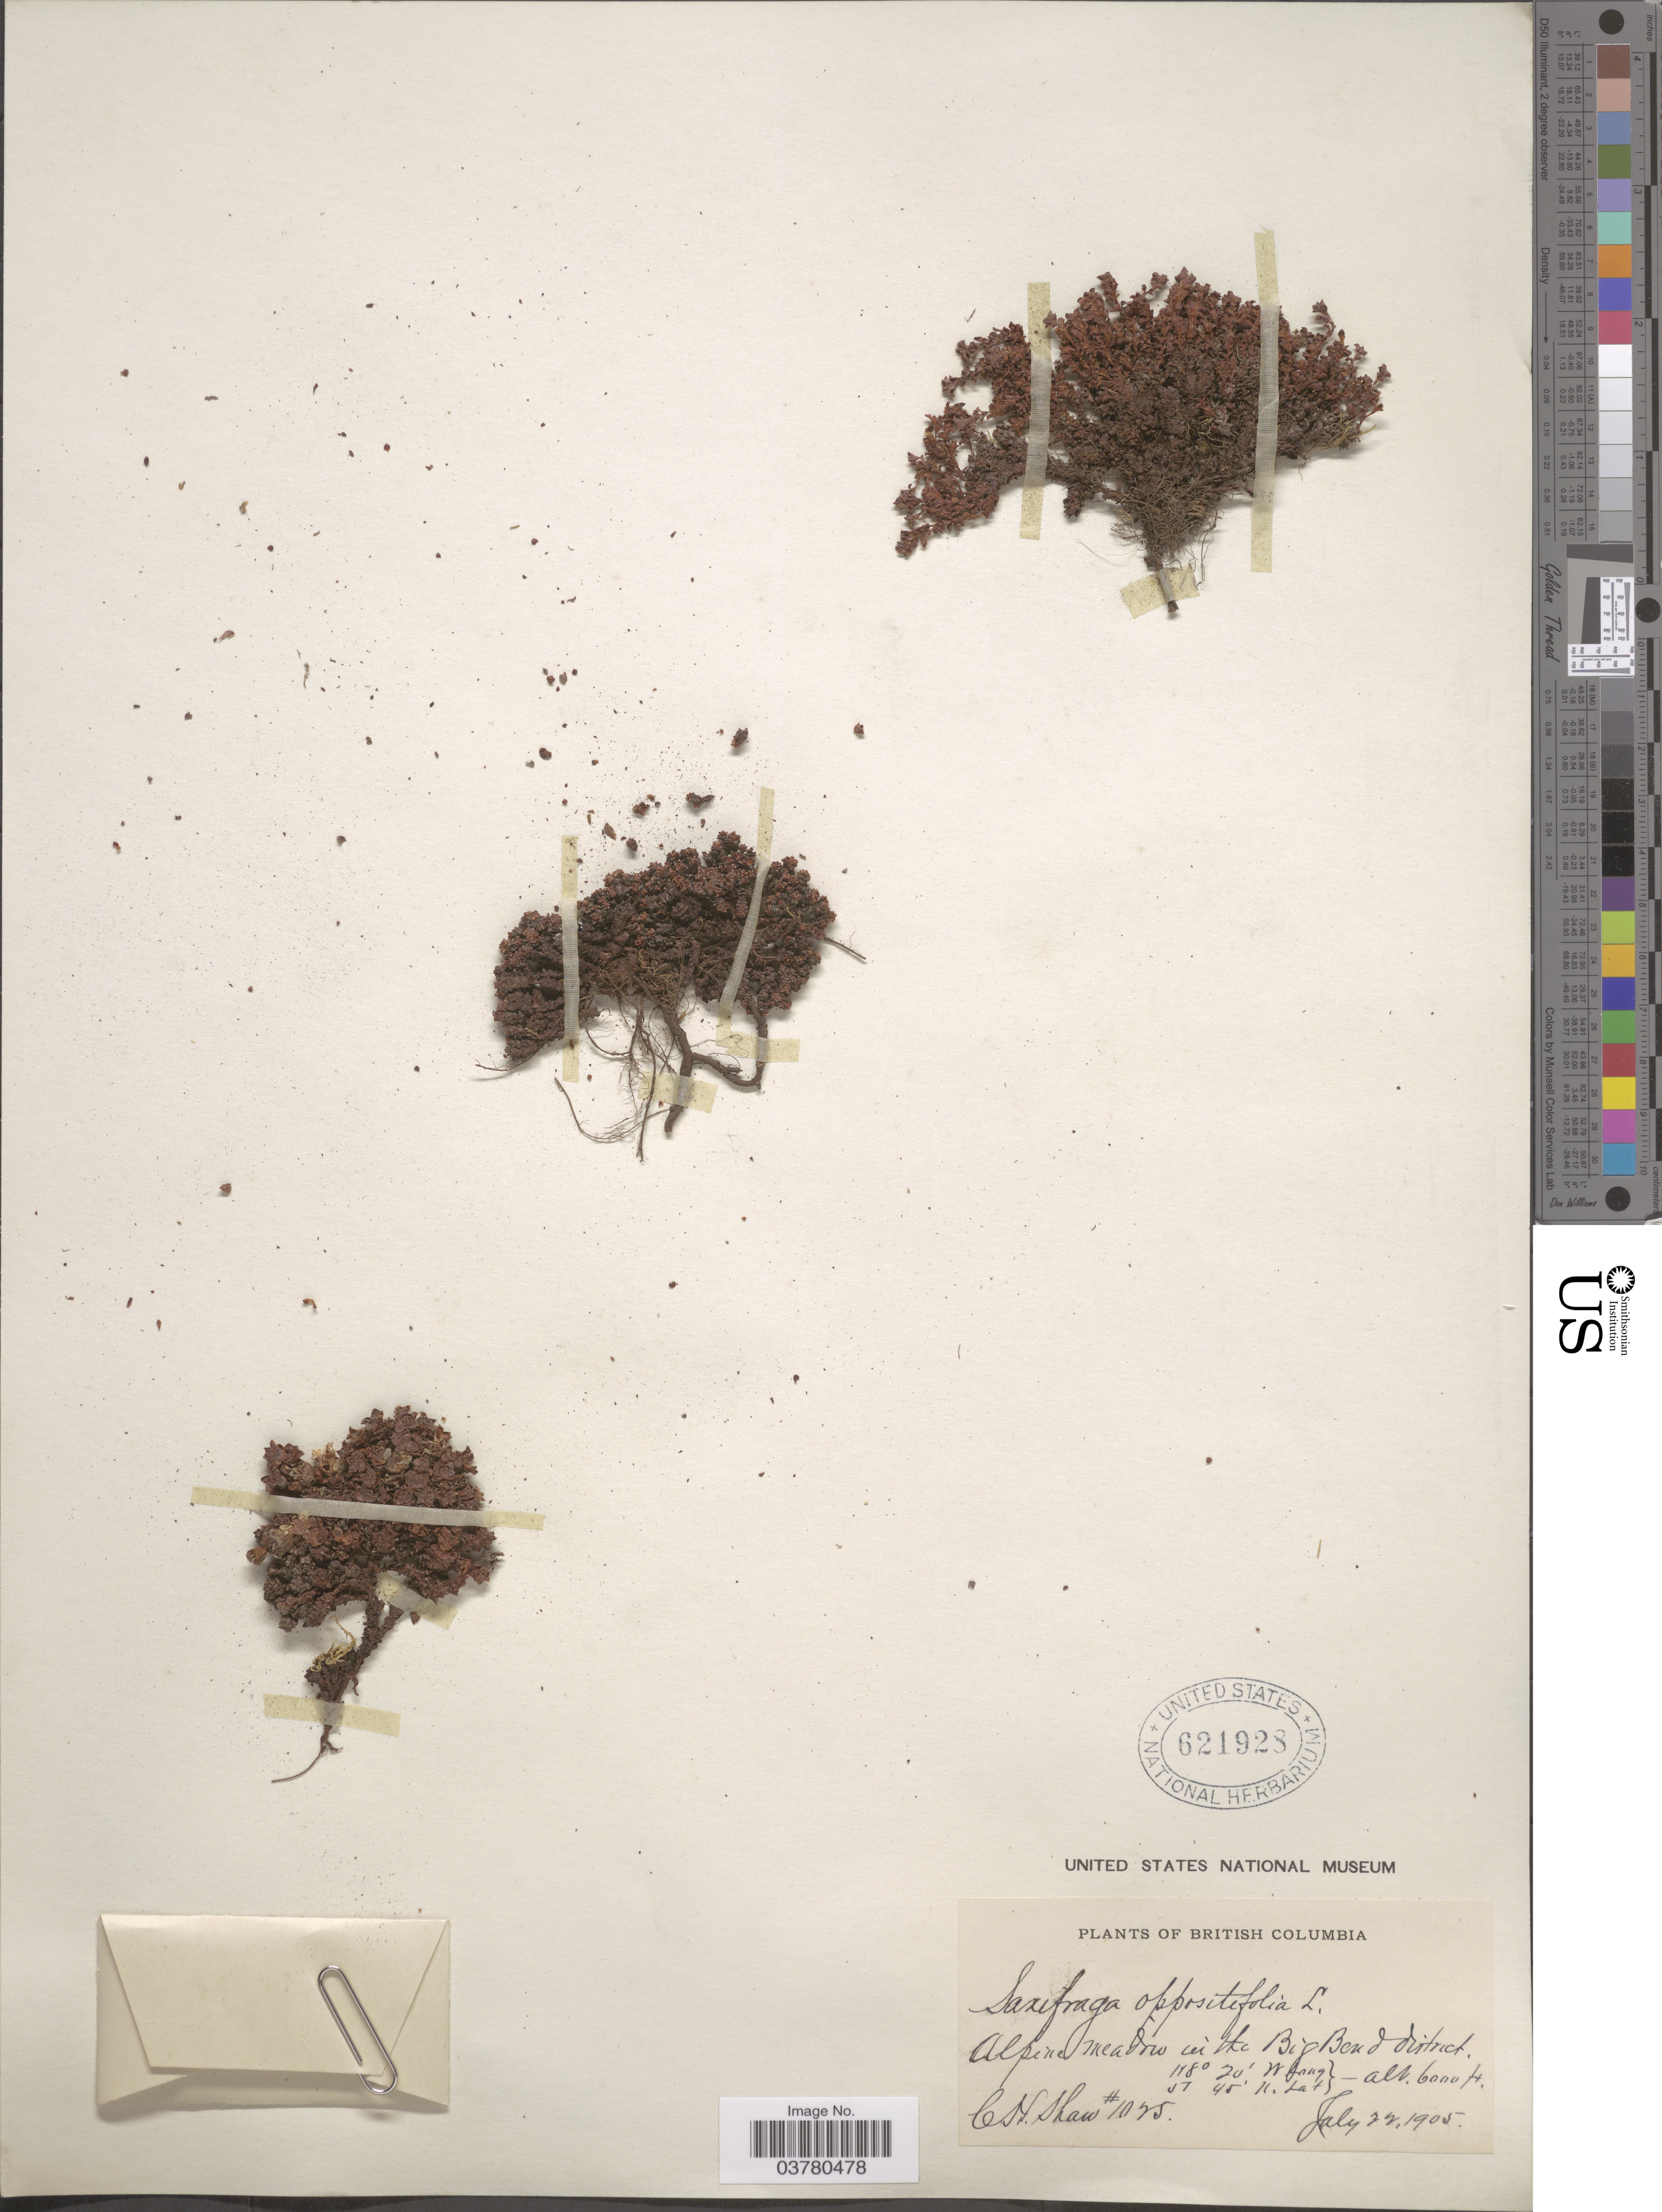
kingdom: Plantae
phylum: Tracheophyta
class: Magnoliopsida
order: Saxifragales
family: Saxifragaceae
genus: Saxifraga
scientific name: Saxifraga oppositifolia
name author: L.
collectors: C. H. Shaw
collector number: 1025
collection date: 1905-07-22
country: Canada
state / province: British Columbia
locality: Alpine meadow in the Big Bend district.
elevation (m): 1829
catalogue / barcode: US 621928